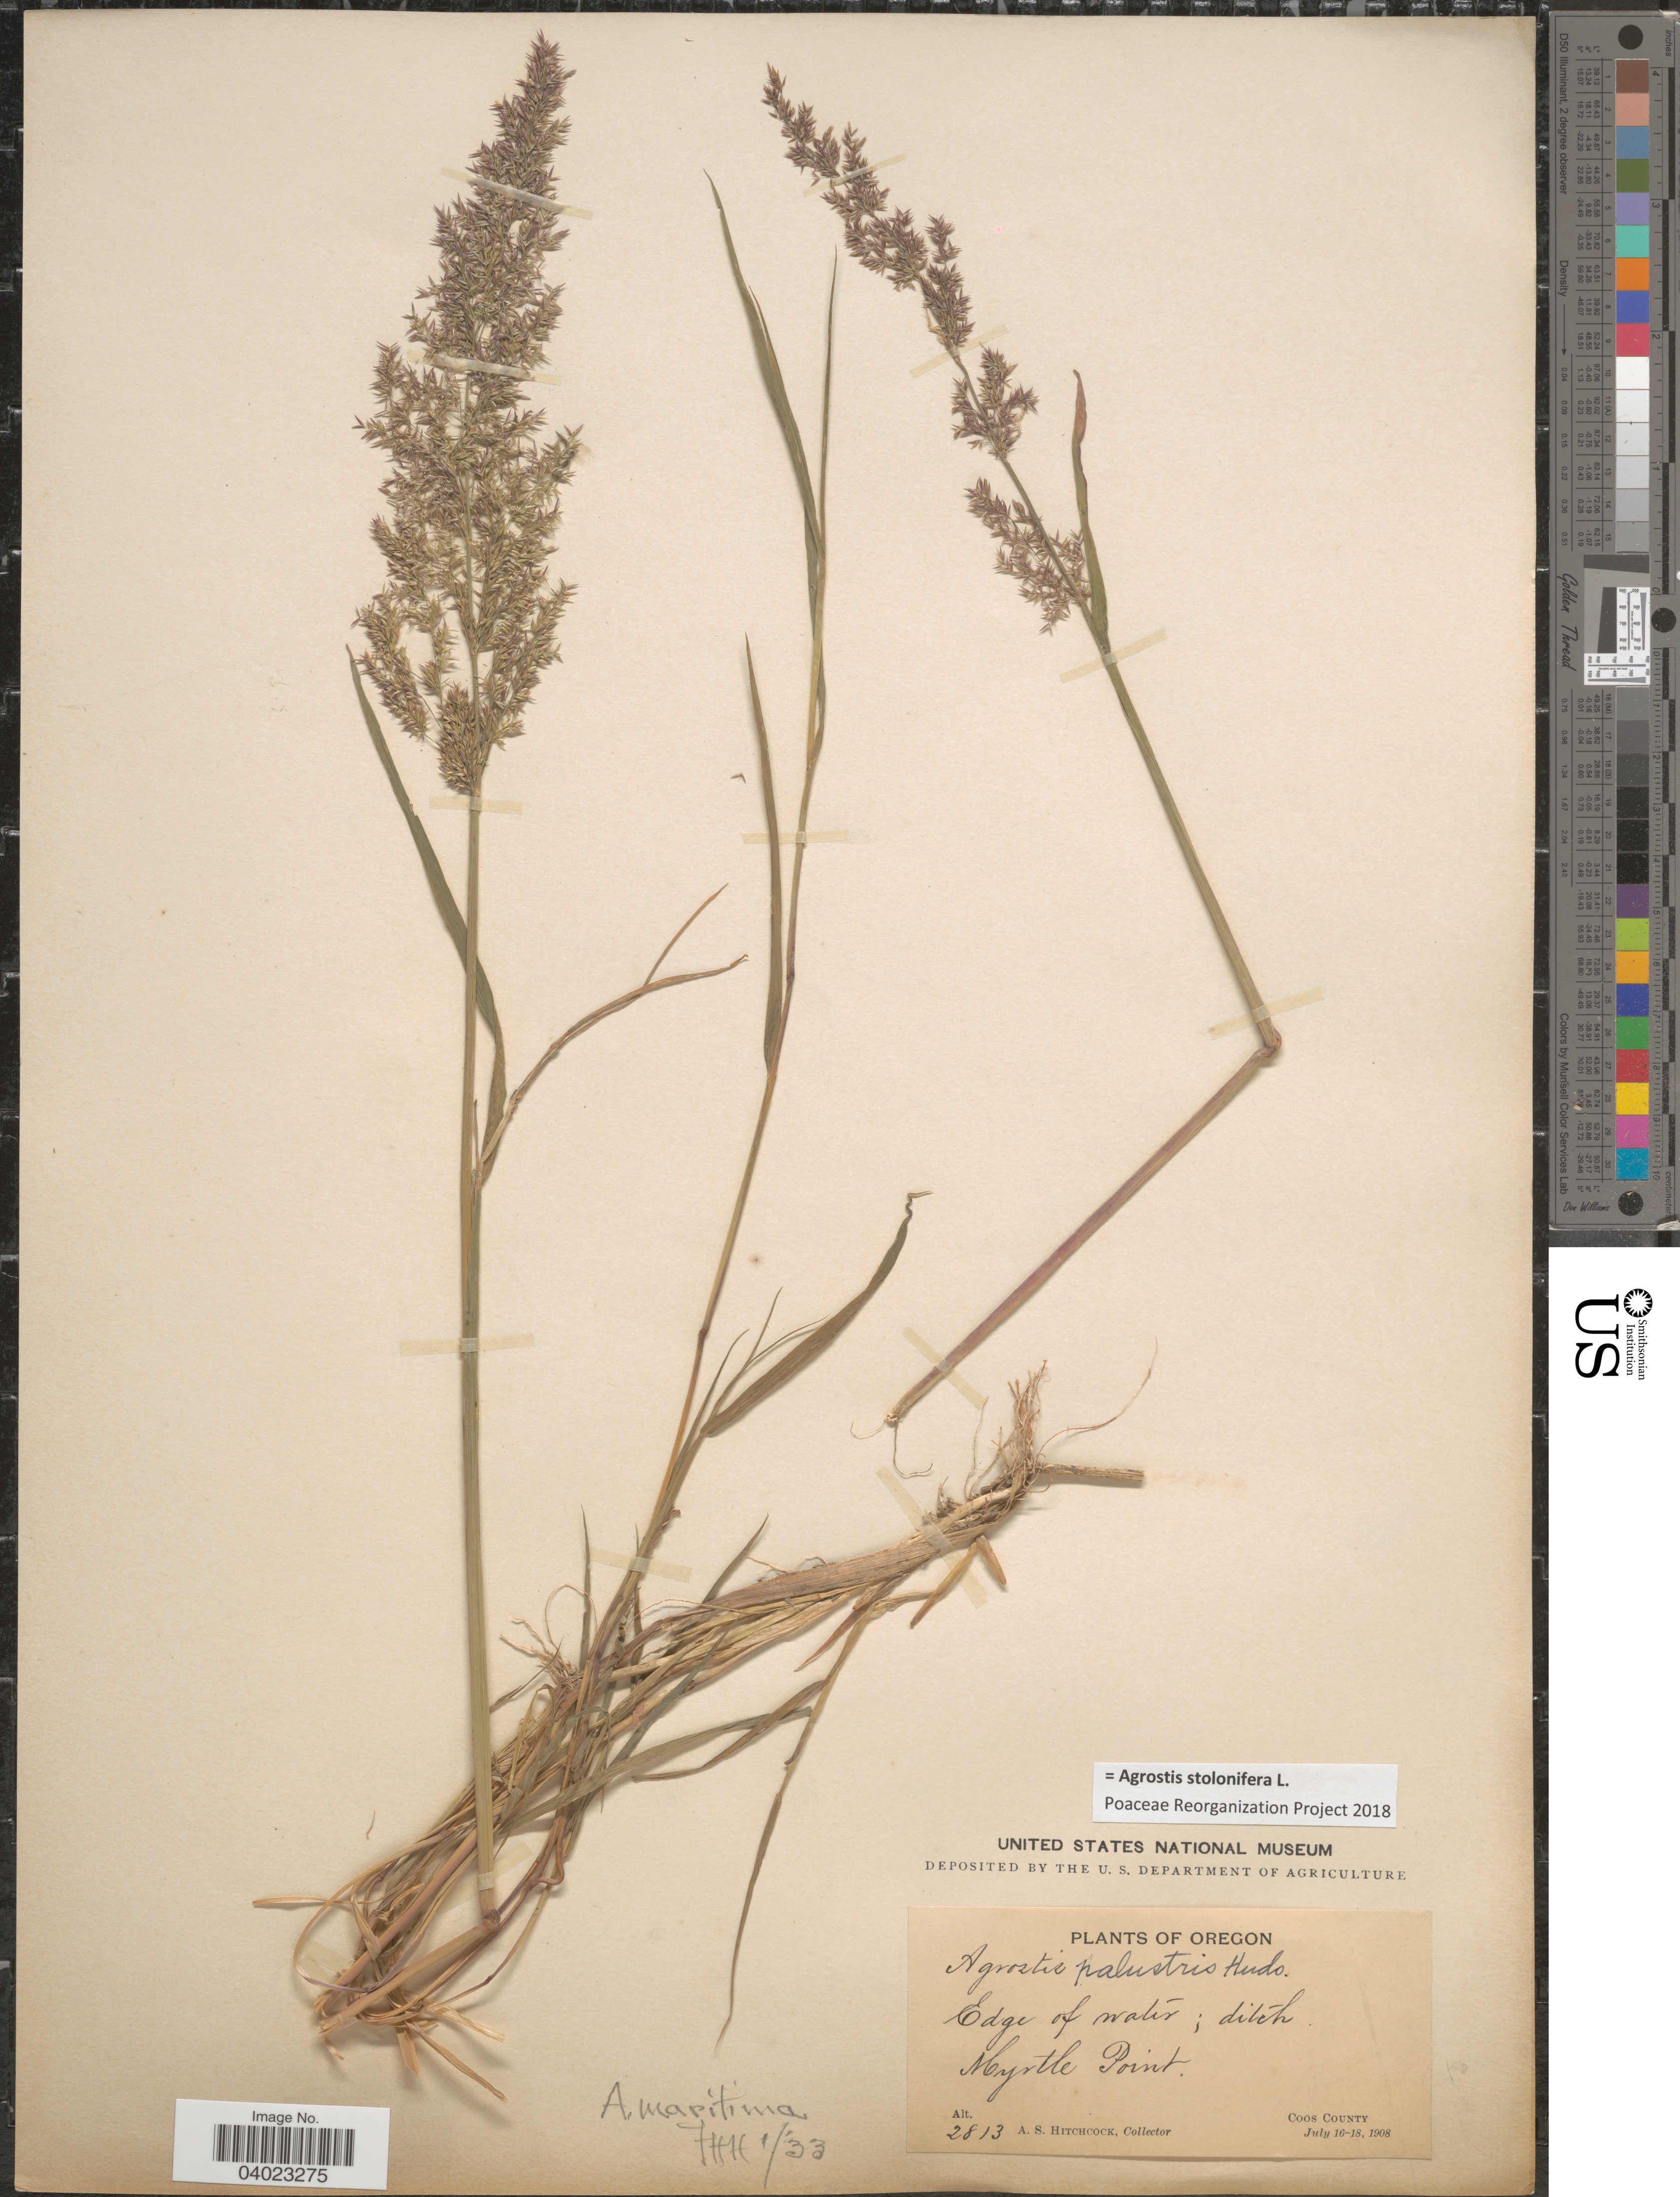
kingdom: Plantae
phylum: Tracheophyta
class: Liliopsida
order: Poales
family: Poaceae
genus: Agrostis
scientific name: Agrostis stolonifera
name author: L.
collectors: A. S. Hitchcock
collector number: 2813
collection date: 1908-07-16/1908-07-18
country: United States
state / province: Oregon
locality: Edge of water; ditch. Myrtle Point. Coos County.